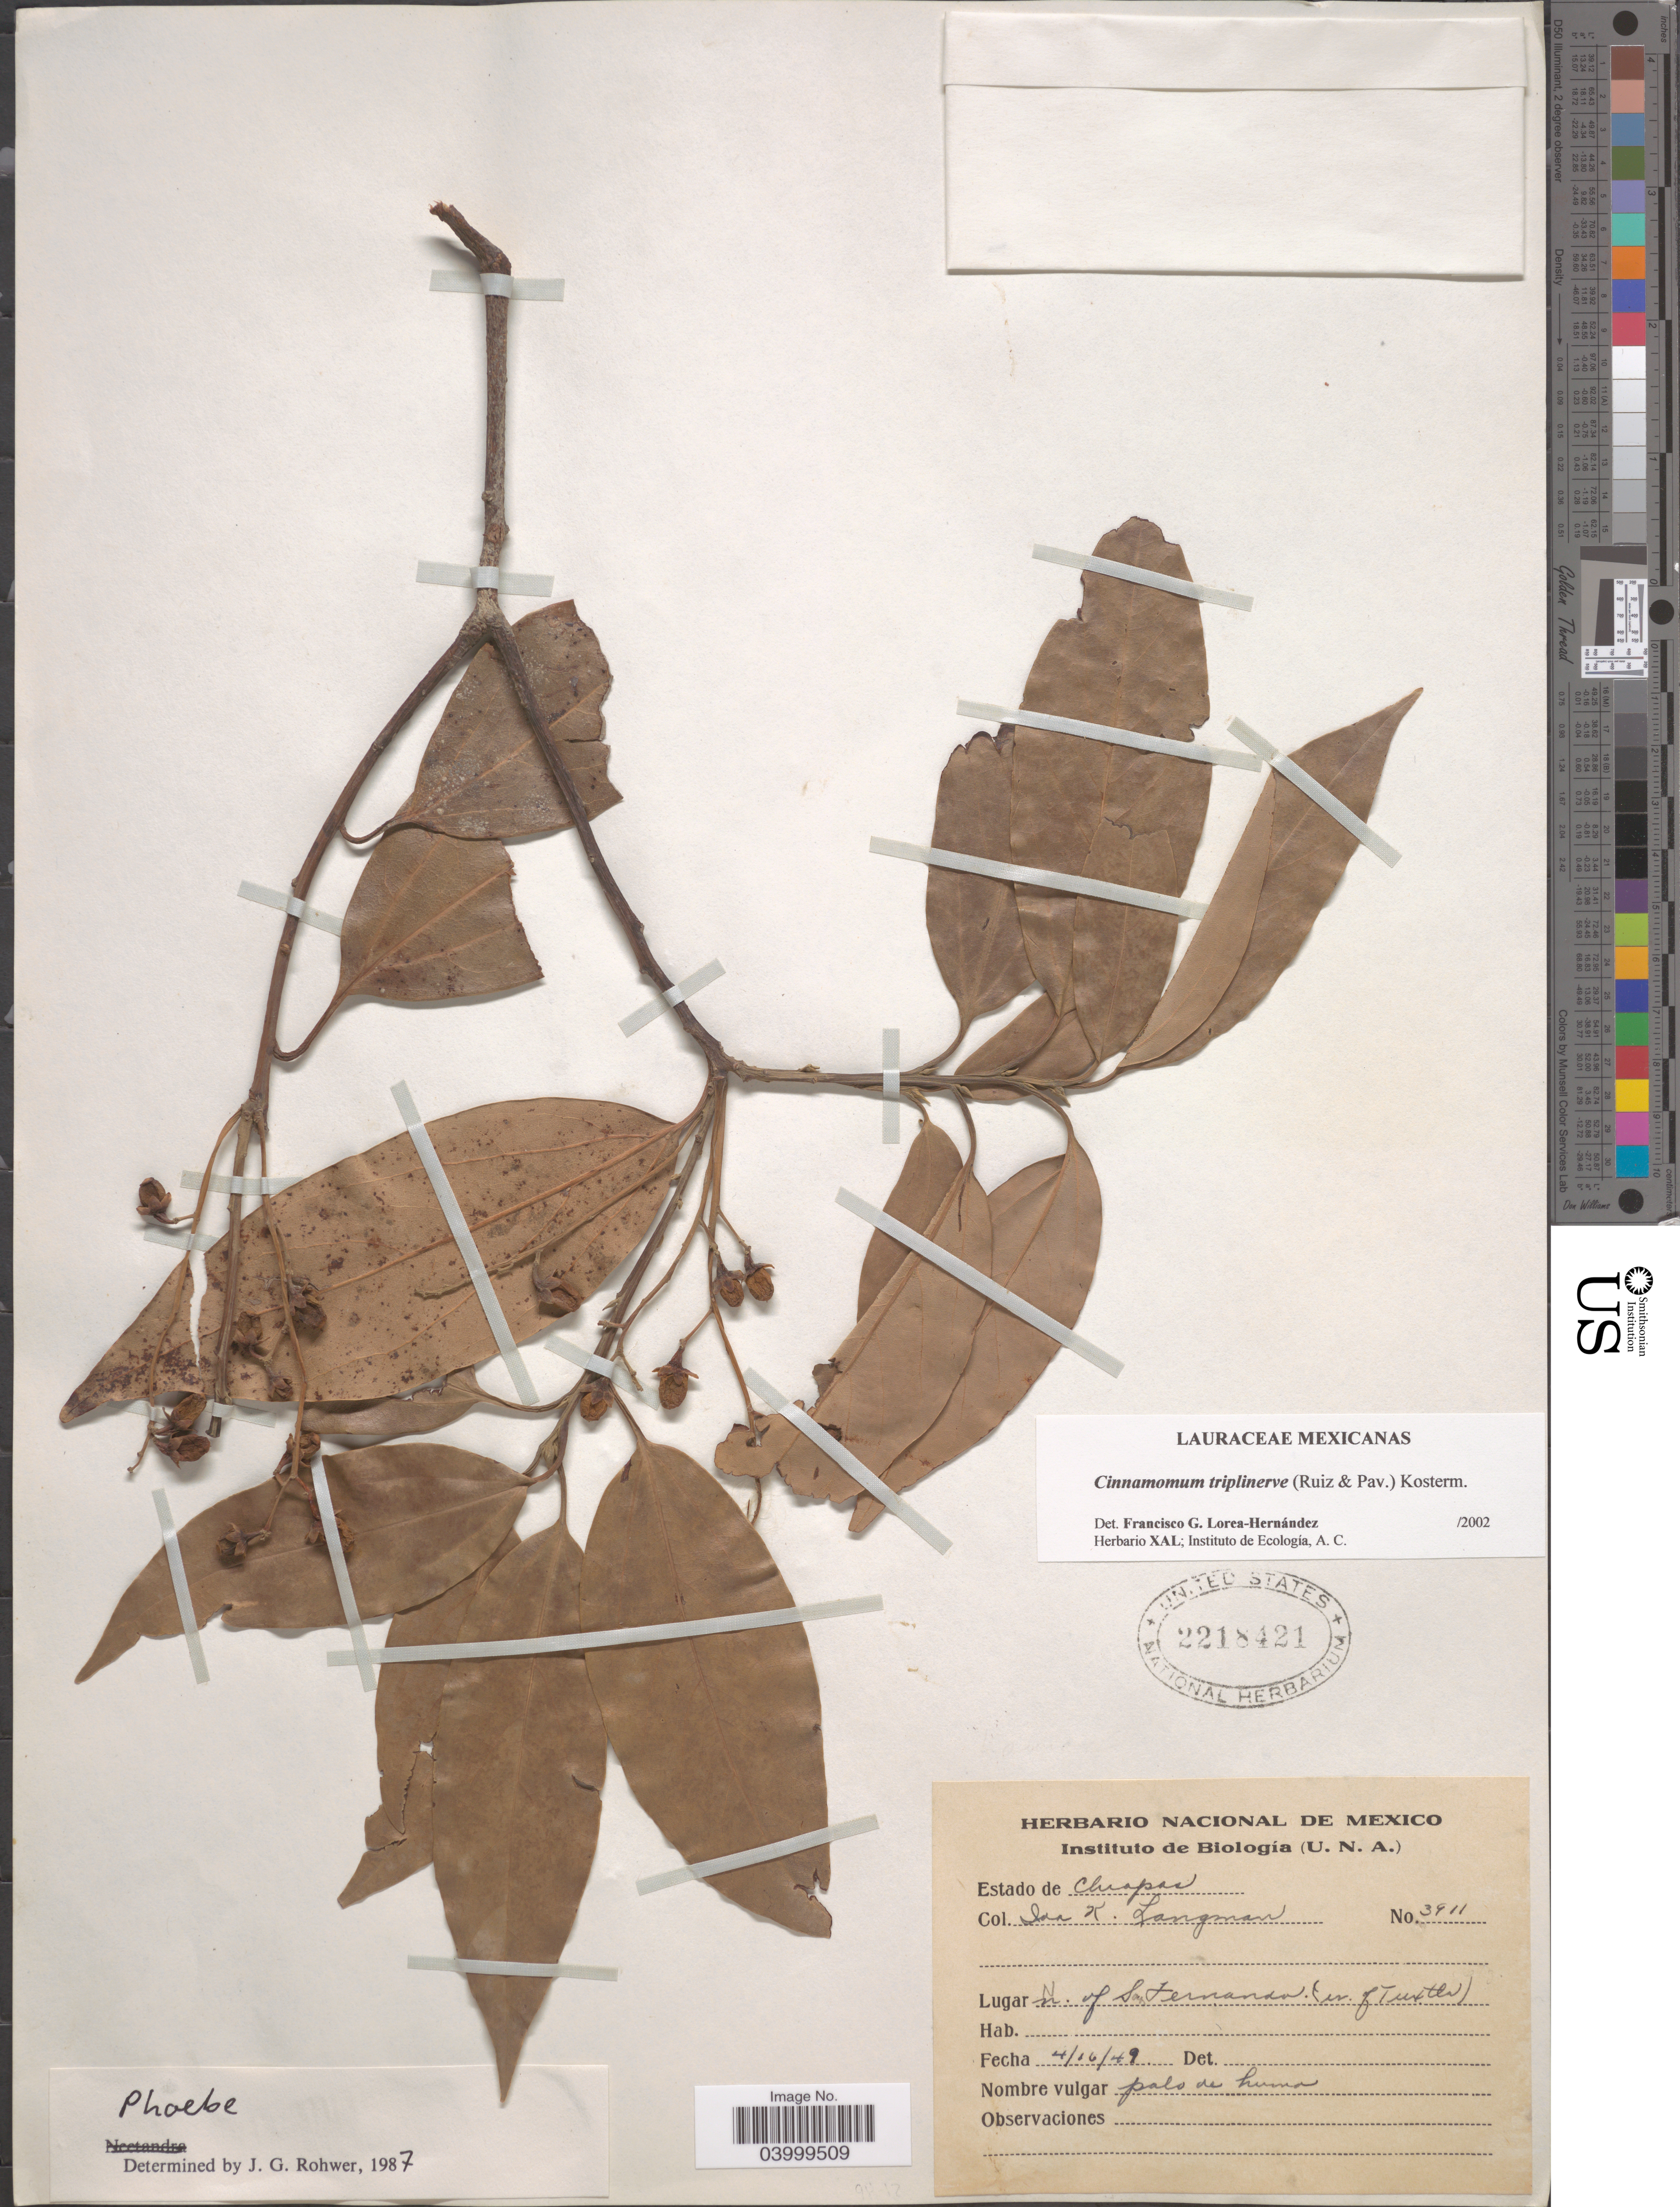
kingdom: Plantae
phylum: Tracheophyta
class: Magnoliopsida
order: Laurales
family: Lauraceae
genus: Cinnamomum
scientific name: Cinnamomum triplinerve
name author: (Ruiz & Pav.) Kosterm.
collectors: I. K. Langman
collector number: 3911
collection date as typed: Transcribed d/m/y: 4/10/49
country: Mexico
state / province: Chiapas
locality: N. of San Fernando. (n. of Tuxtla).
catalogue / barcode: US 2218421